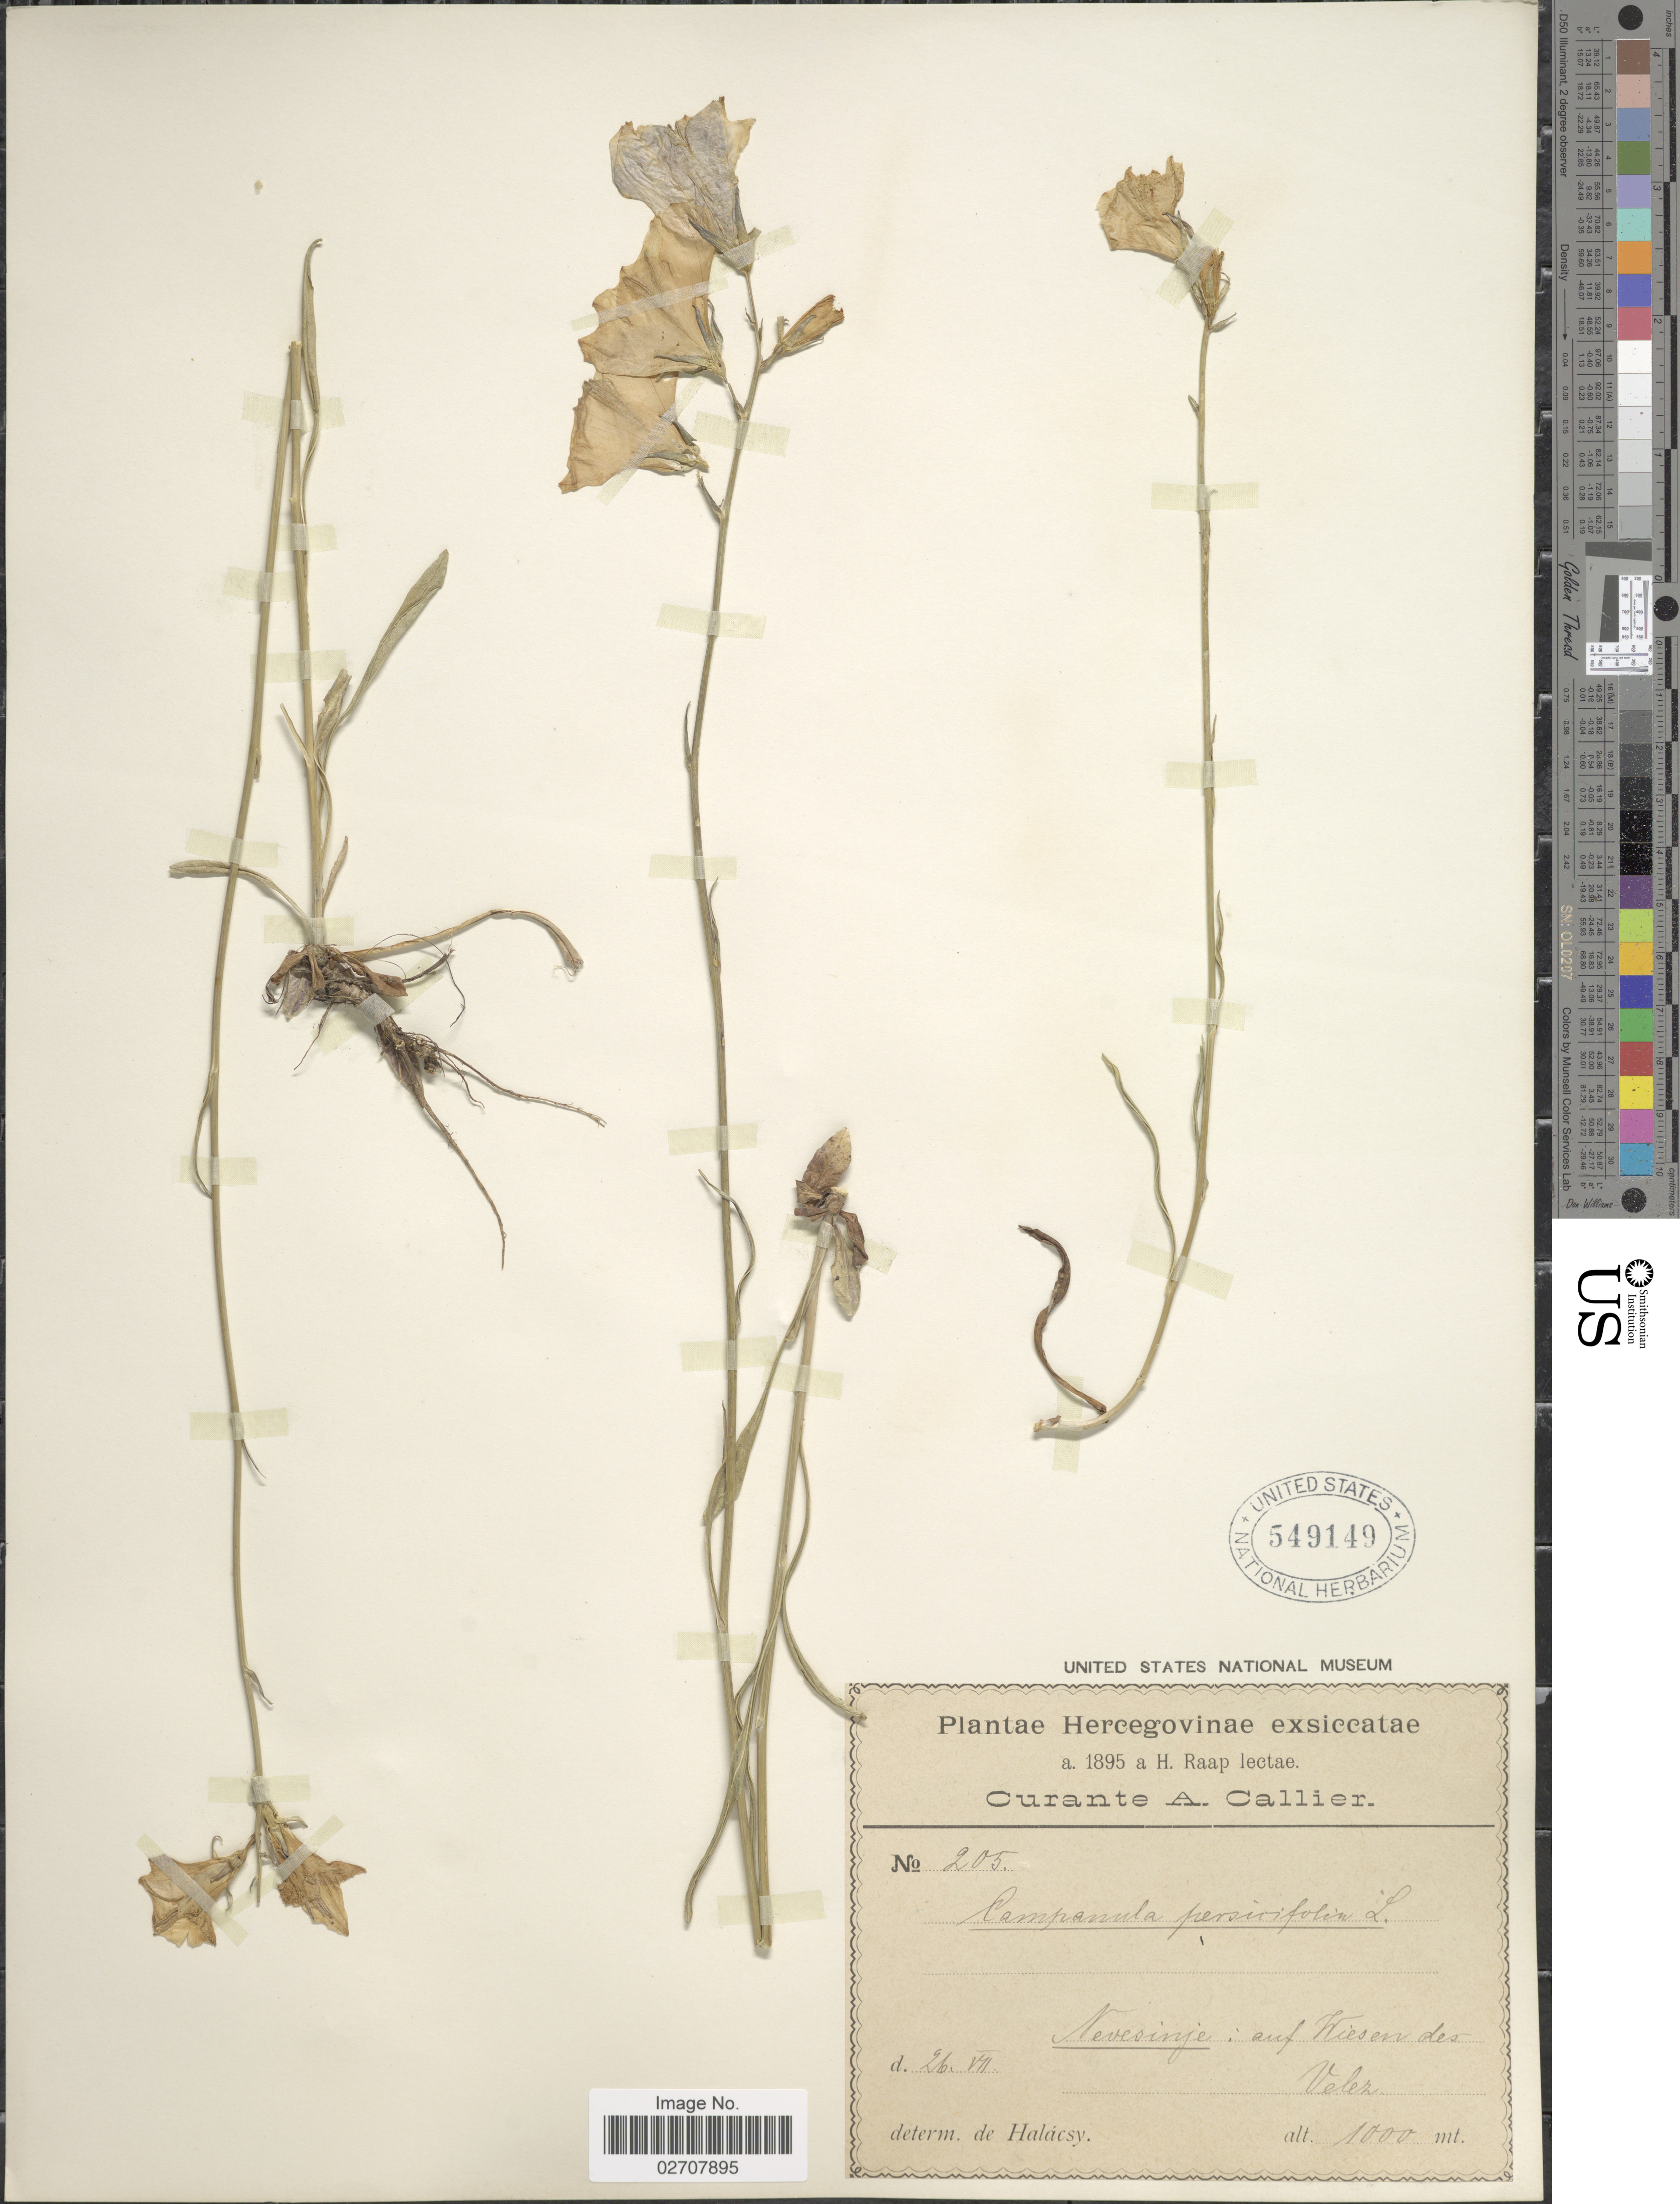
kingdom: Plantae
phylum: Tracheophyta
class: Magnoliopsida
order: Asterales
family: Campanulaceae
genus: Campanula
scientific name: Campanula persicifolia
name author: L.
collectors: H. Raap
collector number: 205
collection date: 1895-07-26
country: Bosnia and Herzegovina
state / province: Srpska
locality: Hercegovinae, Nevesinje: auf Wiesen des Velez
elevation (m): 1000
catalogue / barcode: US 549149